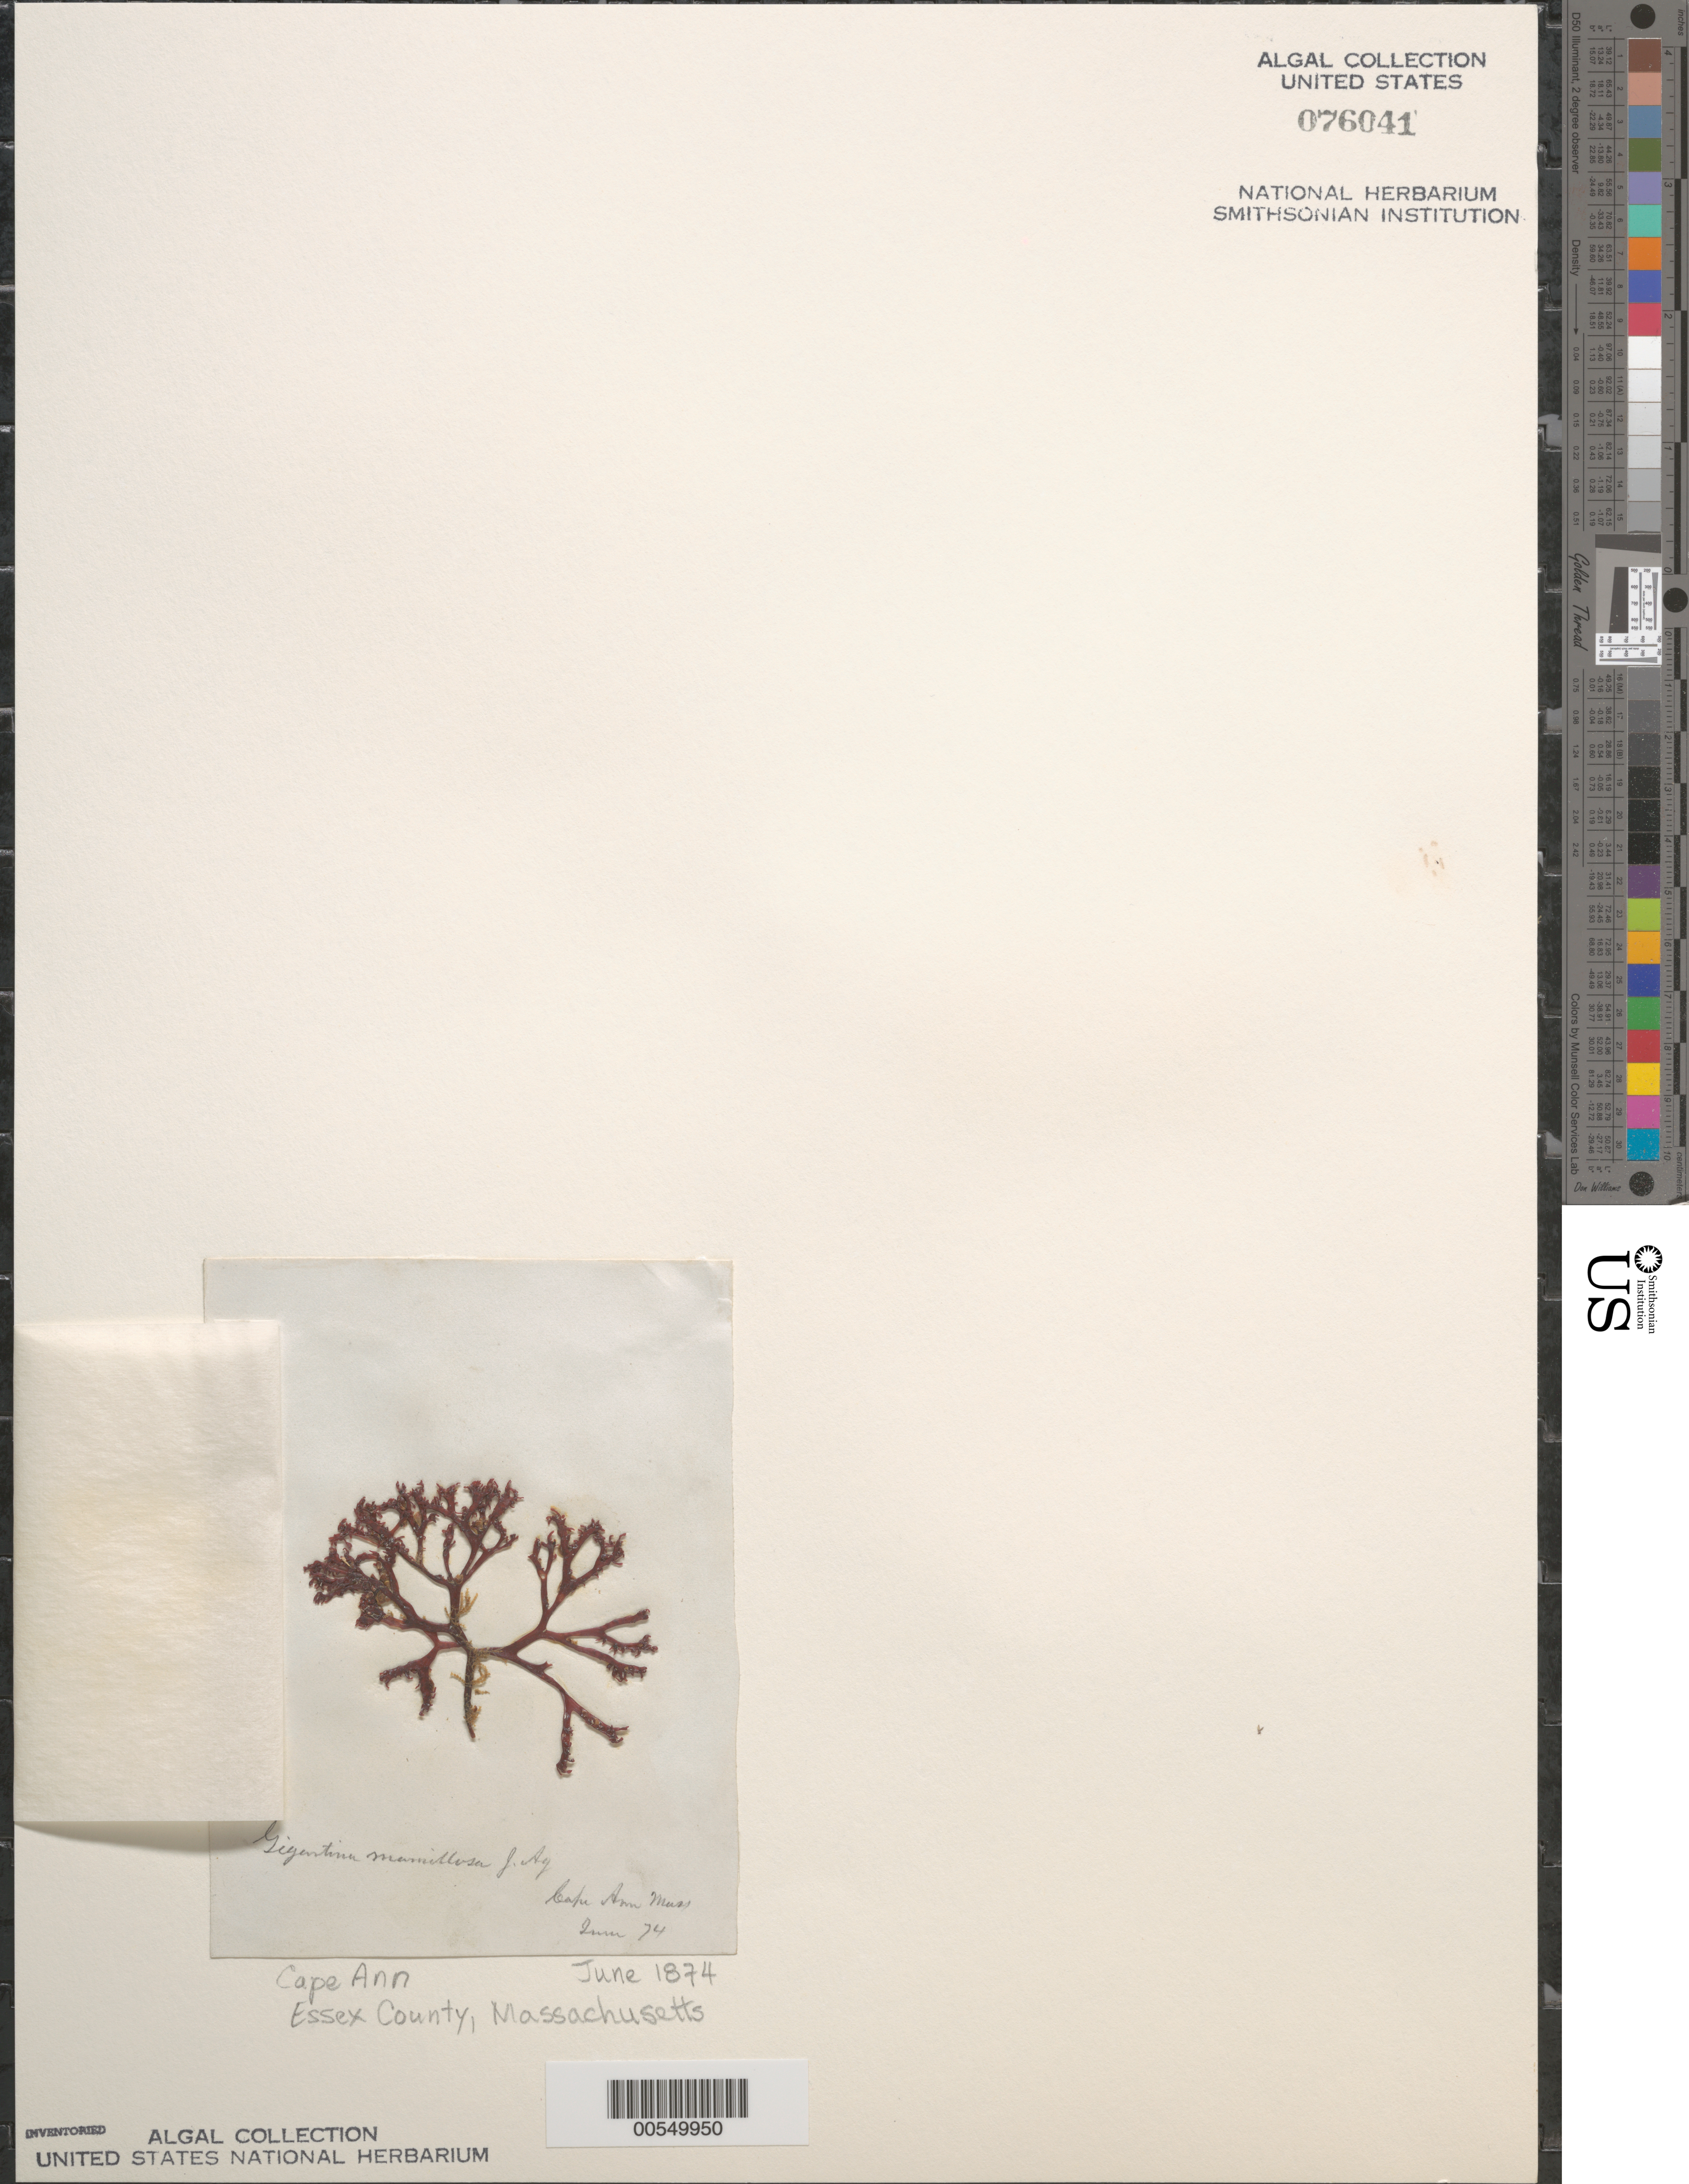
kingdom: Plantae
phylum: Rhodophyta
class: Florideophyceae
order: Gigartinales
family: Phyllophoraceae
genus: Mastocarpus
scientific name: Mastocarpus stellatus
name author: (Stackh.) Guiry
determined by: Algae name updating Project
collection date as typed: Jun 1874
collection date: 1874-06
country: United States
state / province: Massachusetts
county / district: Essex County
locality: Cape Ann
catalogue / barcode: US 76041